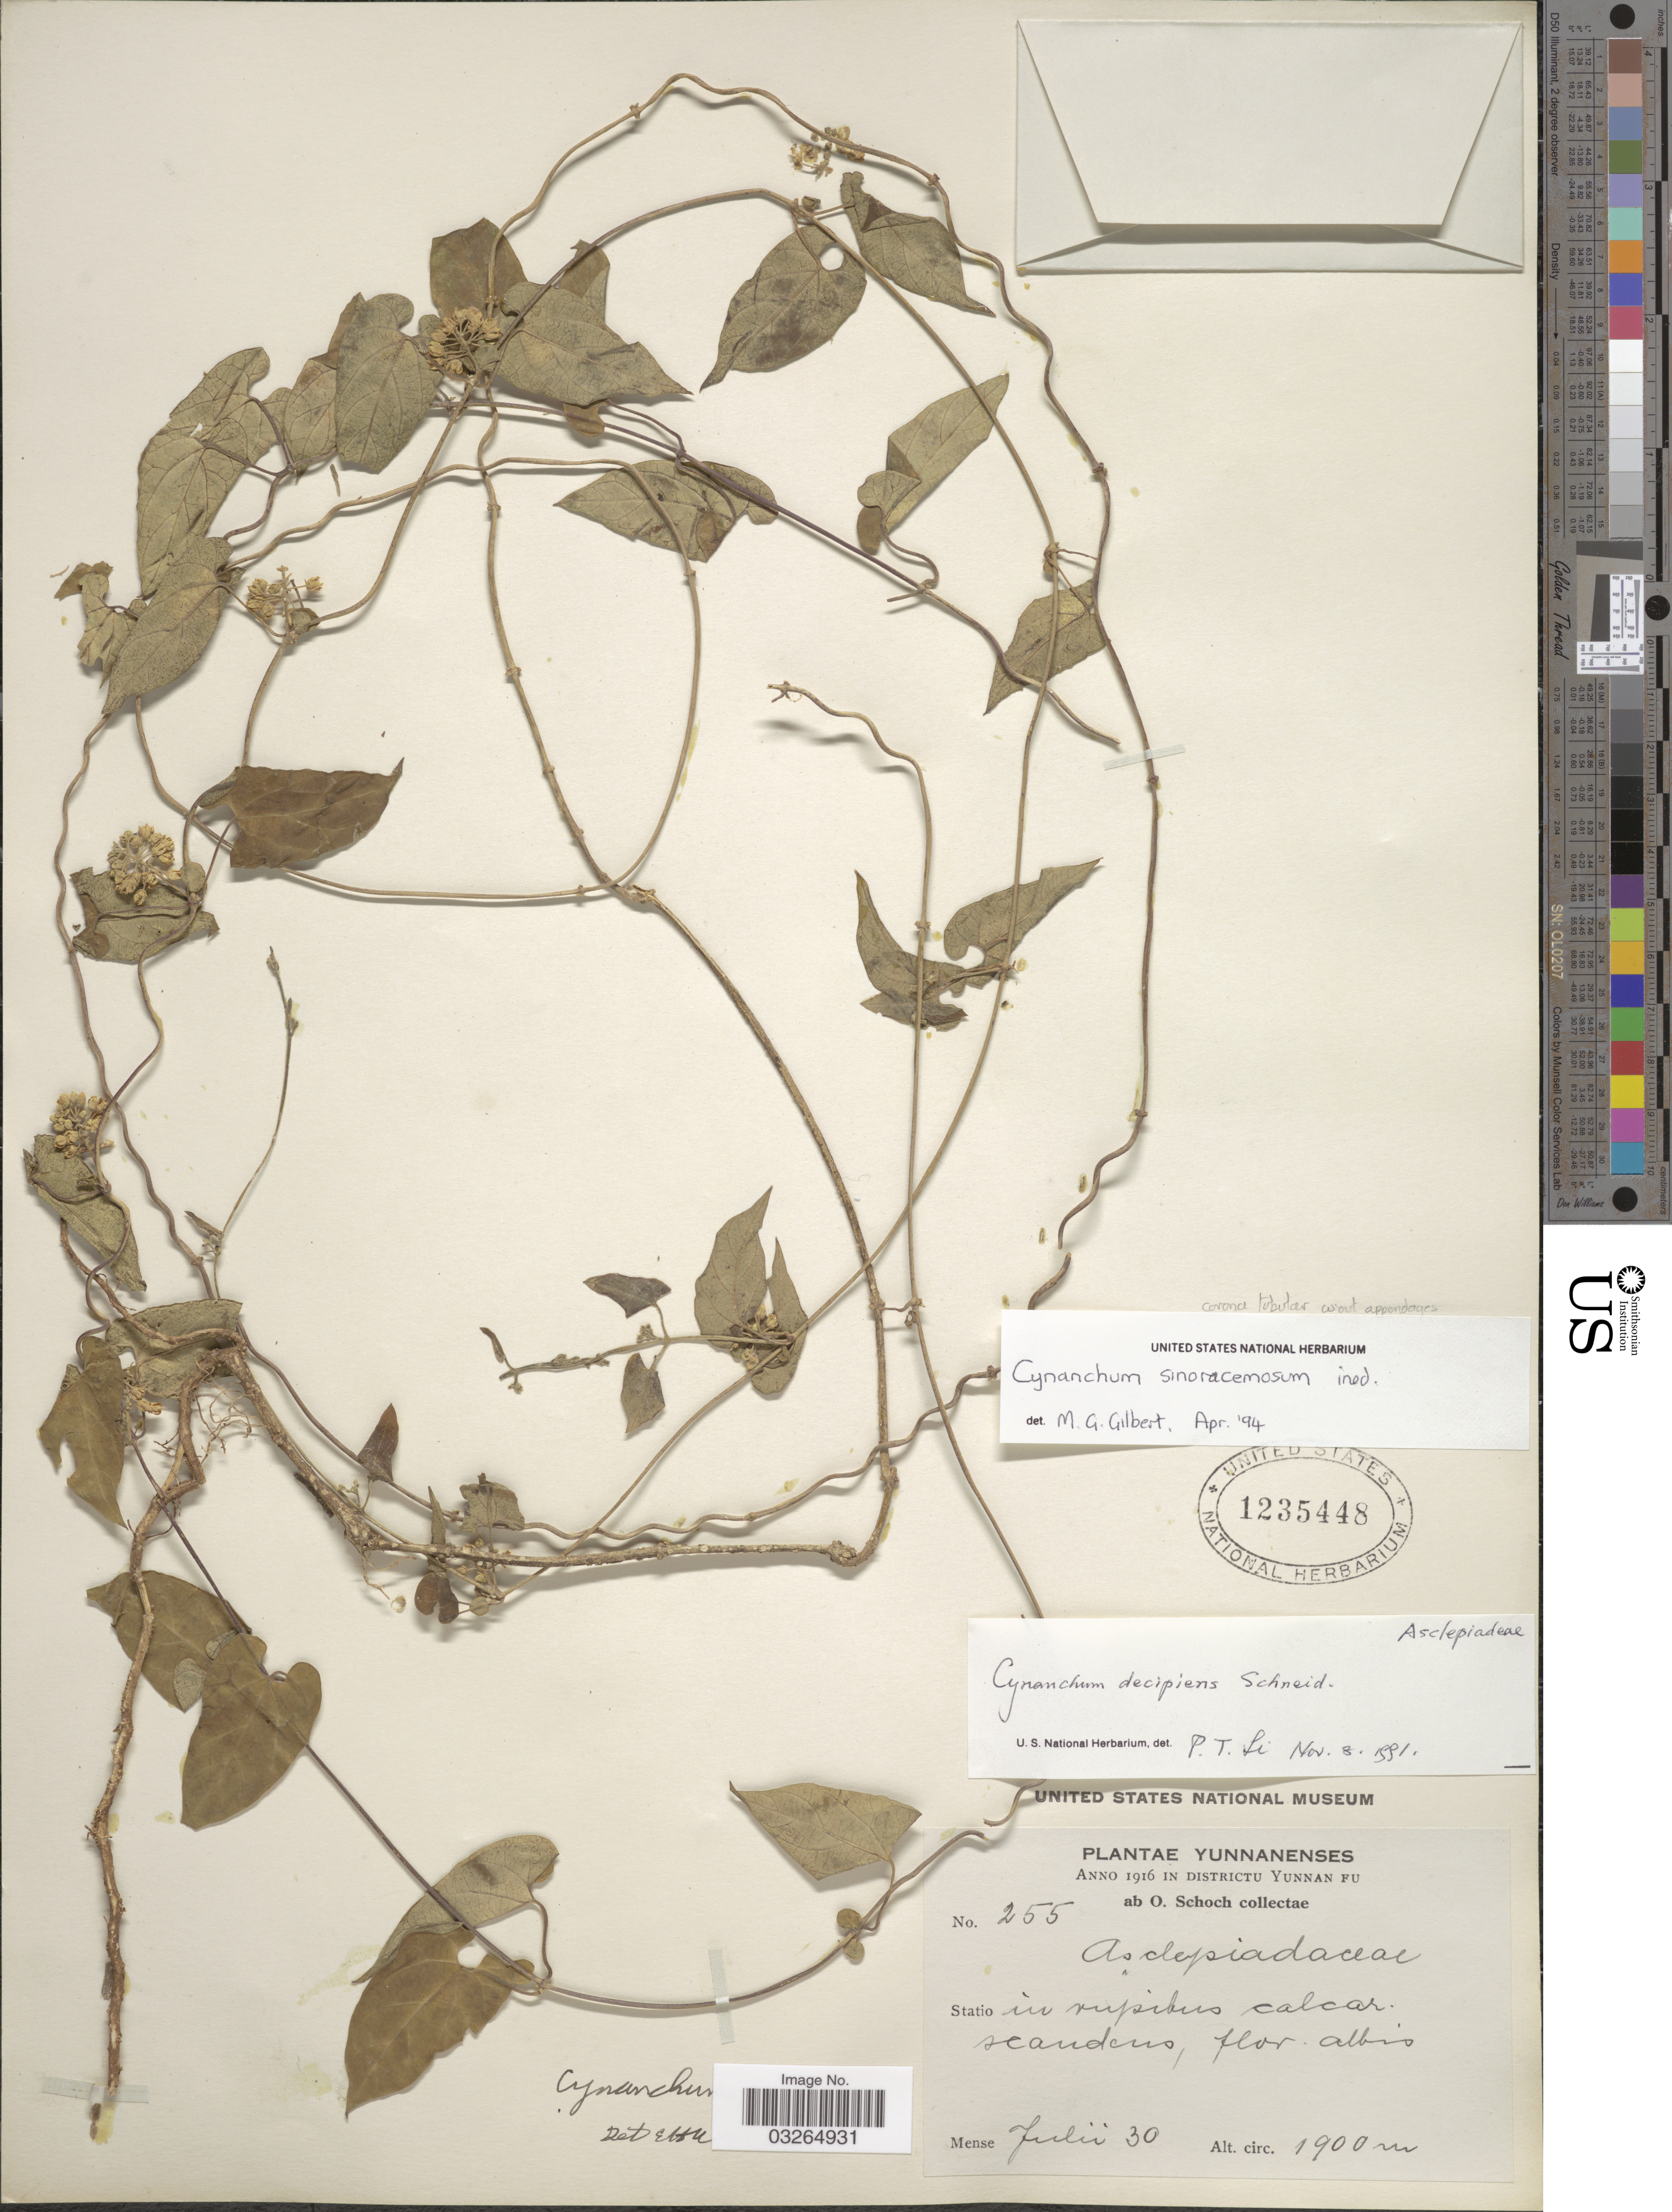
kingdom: Plantae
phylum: Tracheophyta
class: Magnoliopsida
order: Gentianales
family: Apocynaceae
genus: Cynanchum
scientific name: Cynanchum sinoracemosum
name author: M.G. Gilbert & P.T. Li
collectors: O. Schoch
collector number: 255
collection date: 1916-07-30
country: China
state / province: Yunnan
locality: Districtu Yunnan Fu.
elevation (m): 1900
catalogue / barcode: US 1235448